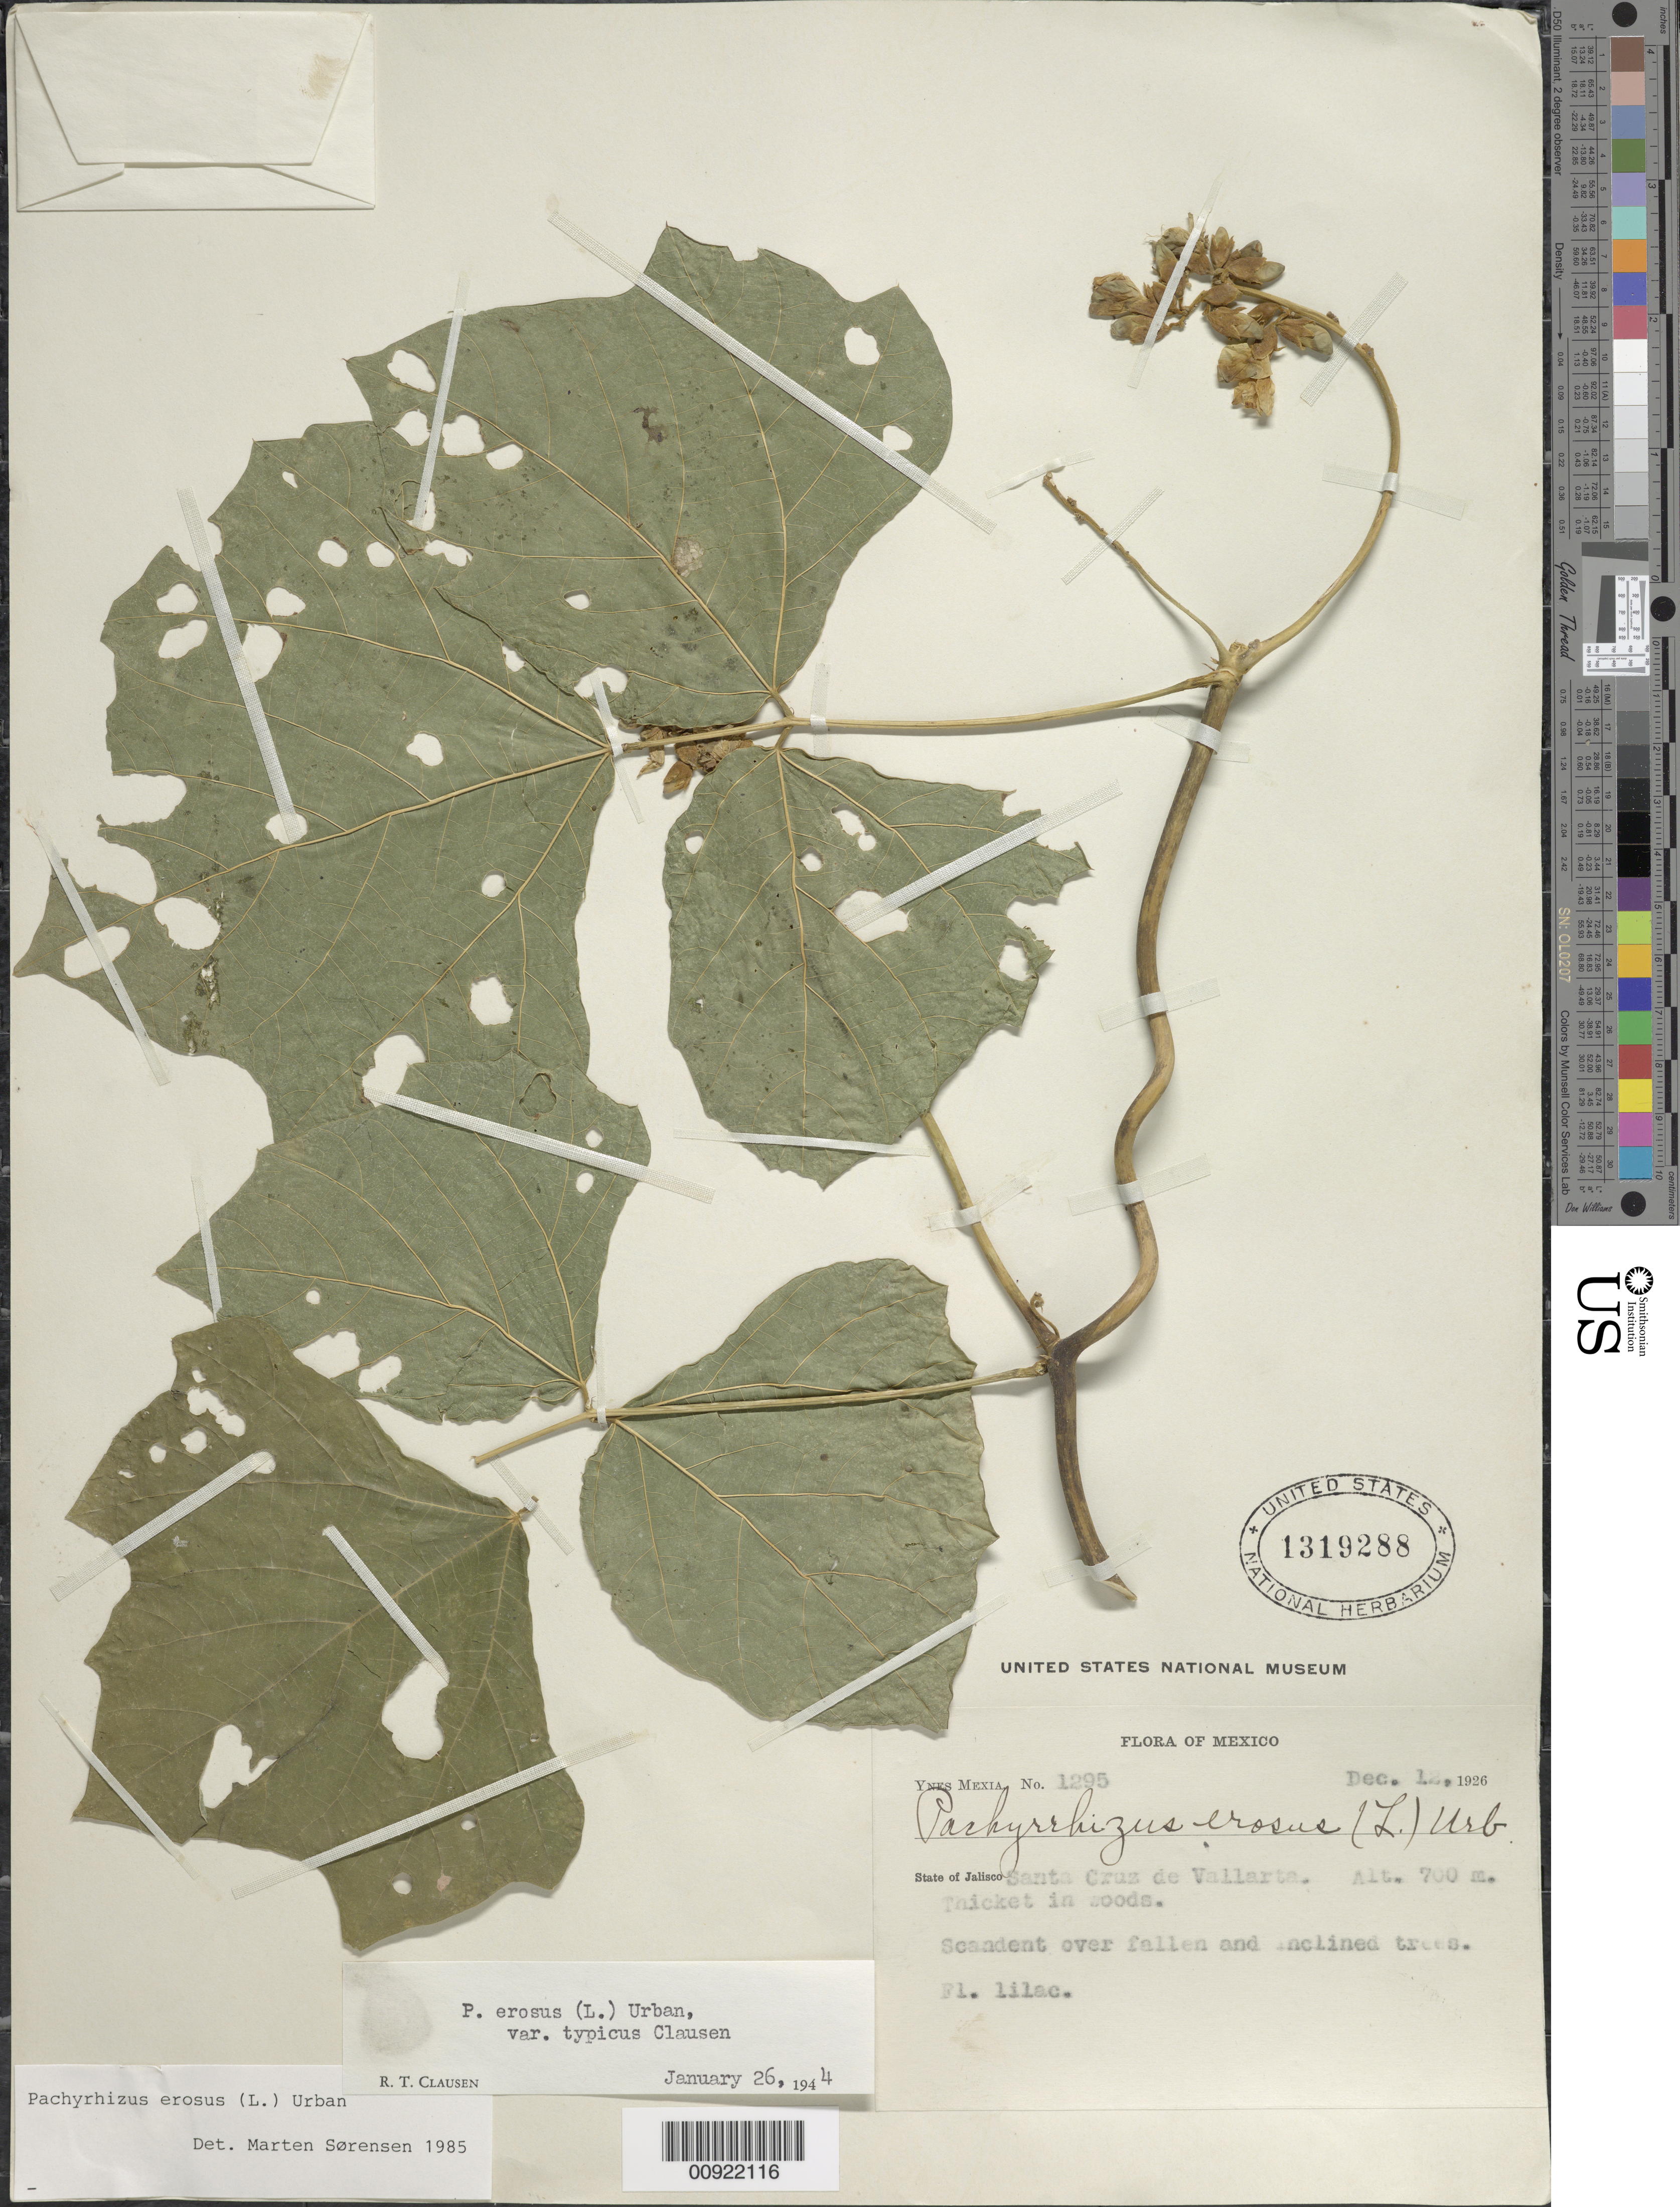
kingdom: Plantae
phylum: Tracheophyta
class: Magnoliopsida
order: Fabales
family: Fabaceae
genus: Pachyrhizus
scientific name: Pachyrhizus erosus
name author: (L.) Urb.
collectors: Y. Mexia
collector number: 1295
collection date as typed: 12 Dec 1926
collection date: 1926-12-12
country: Mexico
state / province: Jalisco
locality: State of Jalisco: Santa Cruz de Vallarta.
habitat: Thicket in woods. Scandent over fallen and inclined trees.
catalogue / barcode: US 1319288